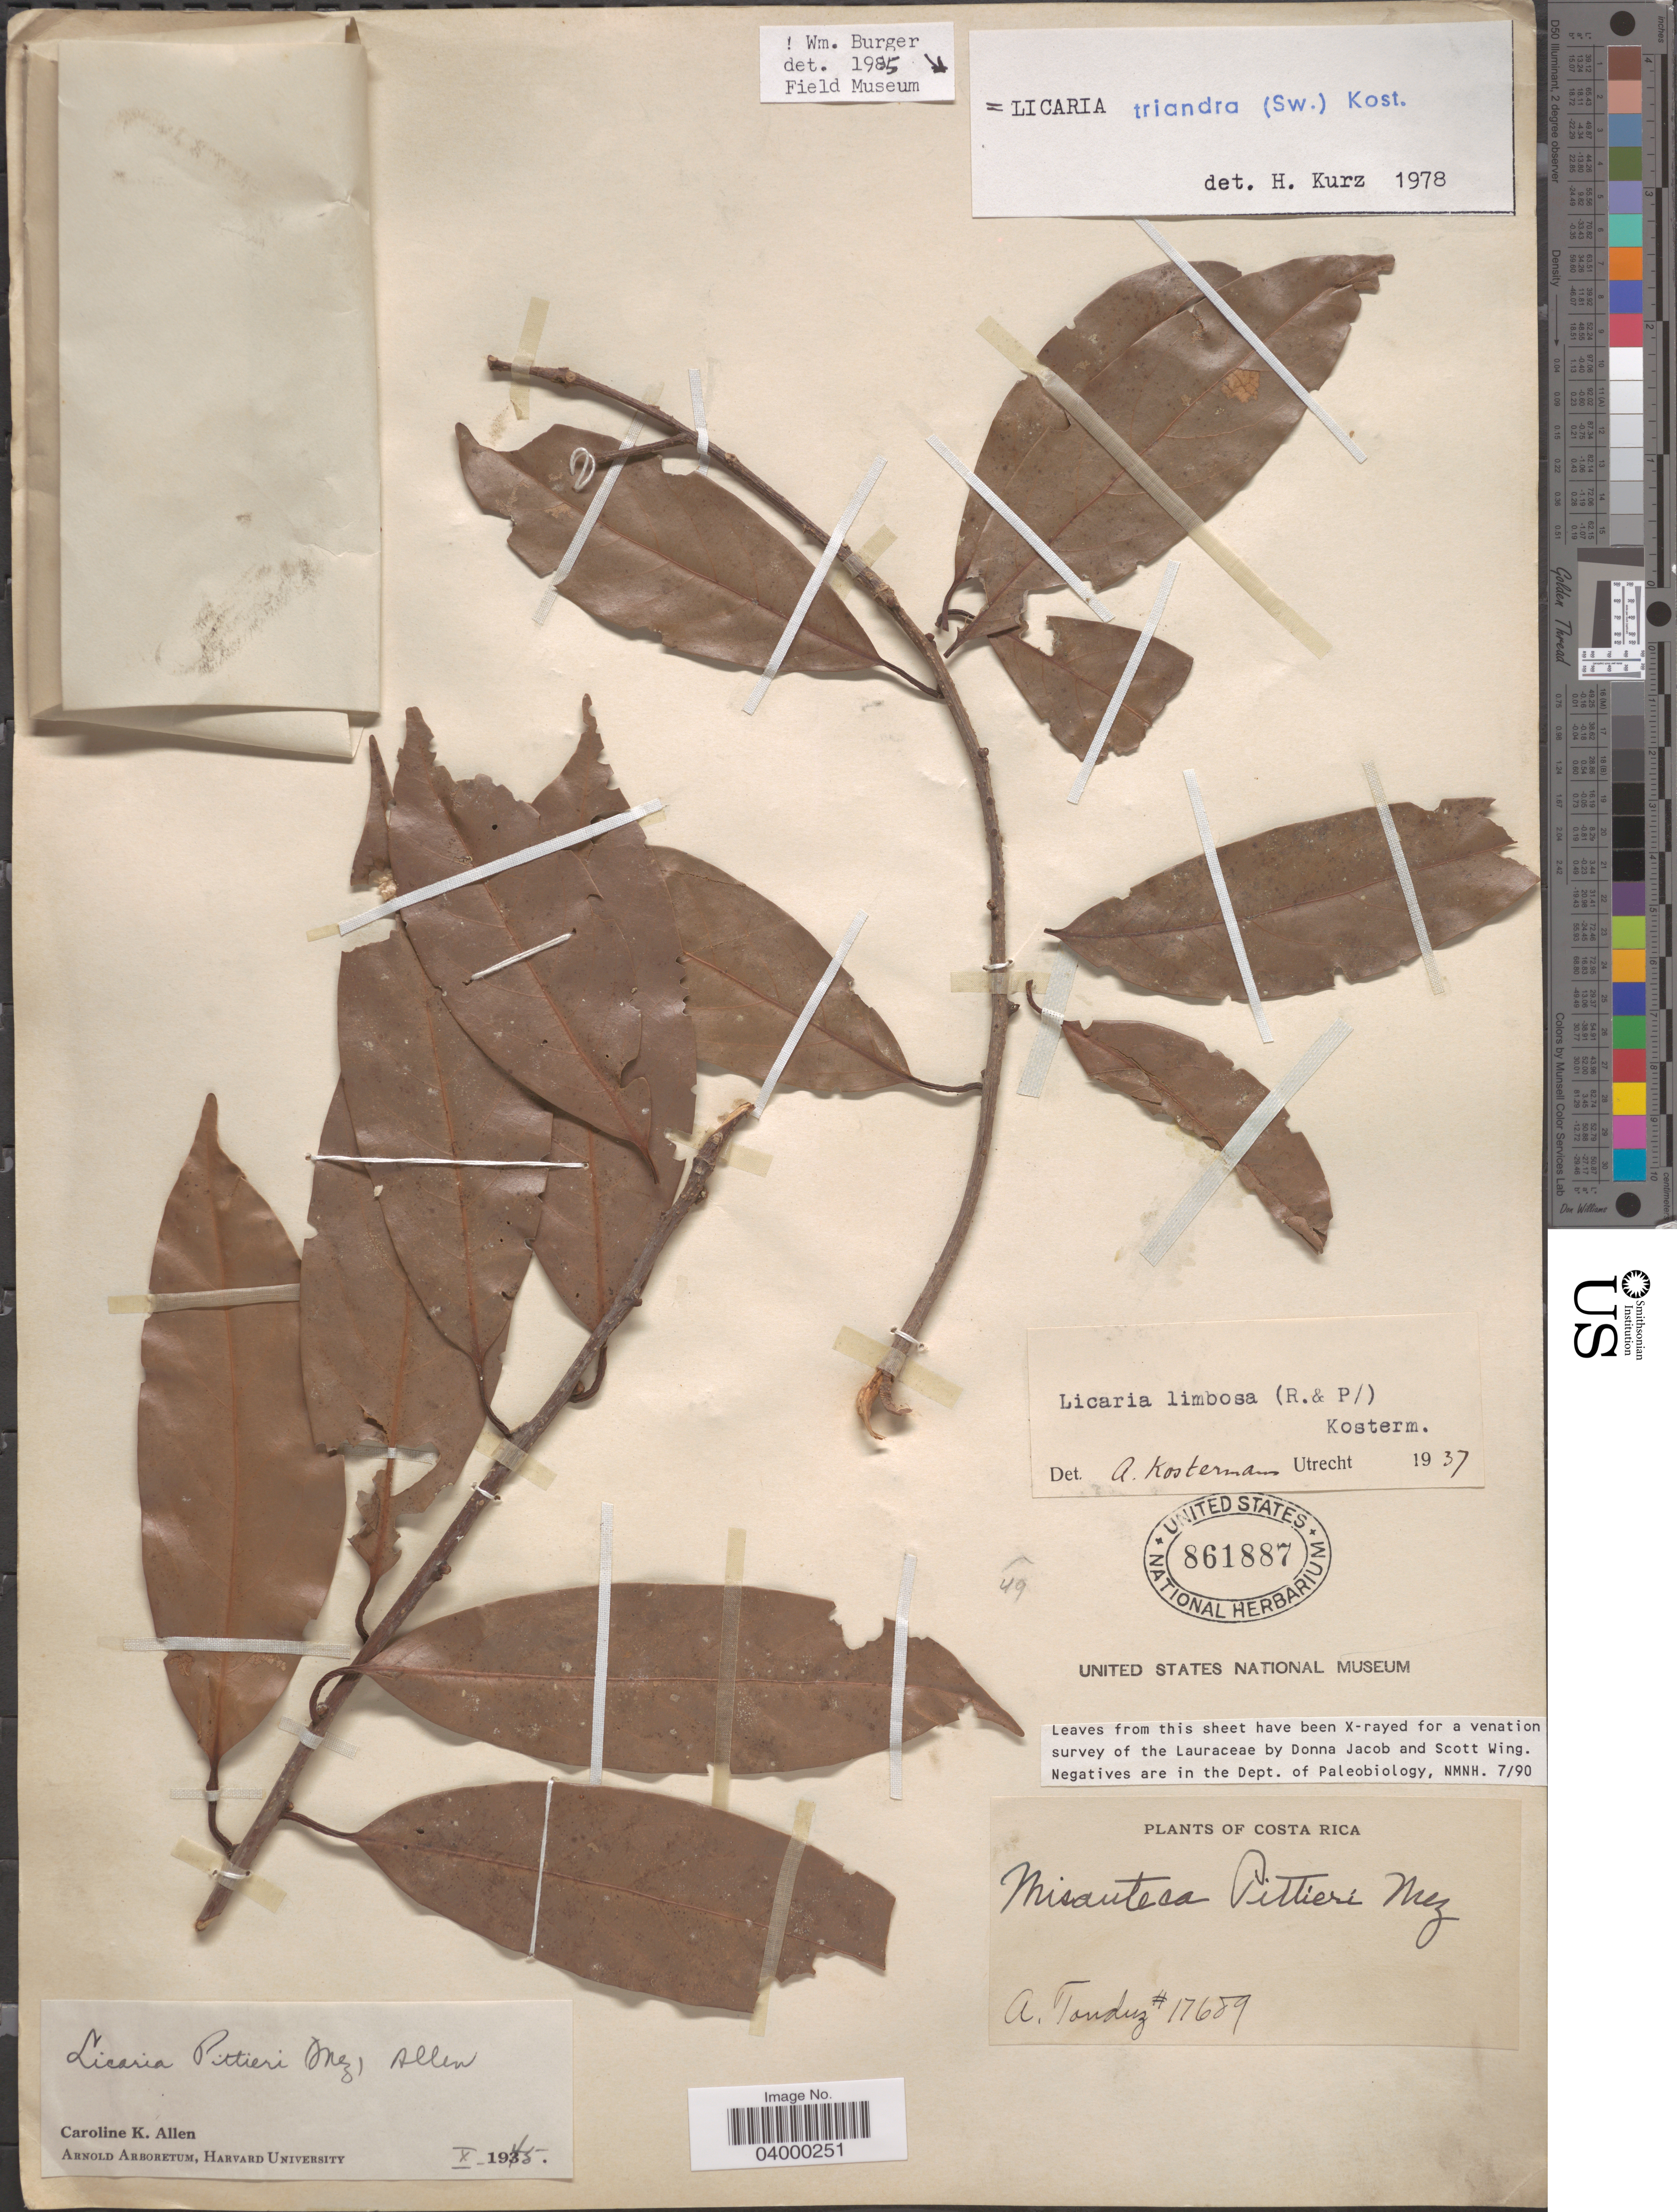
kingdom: Plantae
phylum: Tracheophyta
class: Magnoliopsida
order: Laurales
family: Lauraceae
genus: Licaria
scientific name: Licaria triandra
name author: (Sw.) Kosterm.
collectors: A. Tonduz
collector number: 17689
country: Costa Rica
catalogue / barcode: US 861887